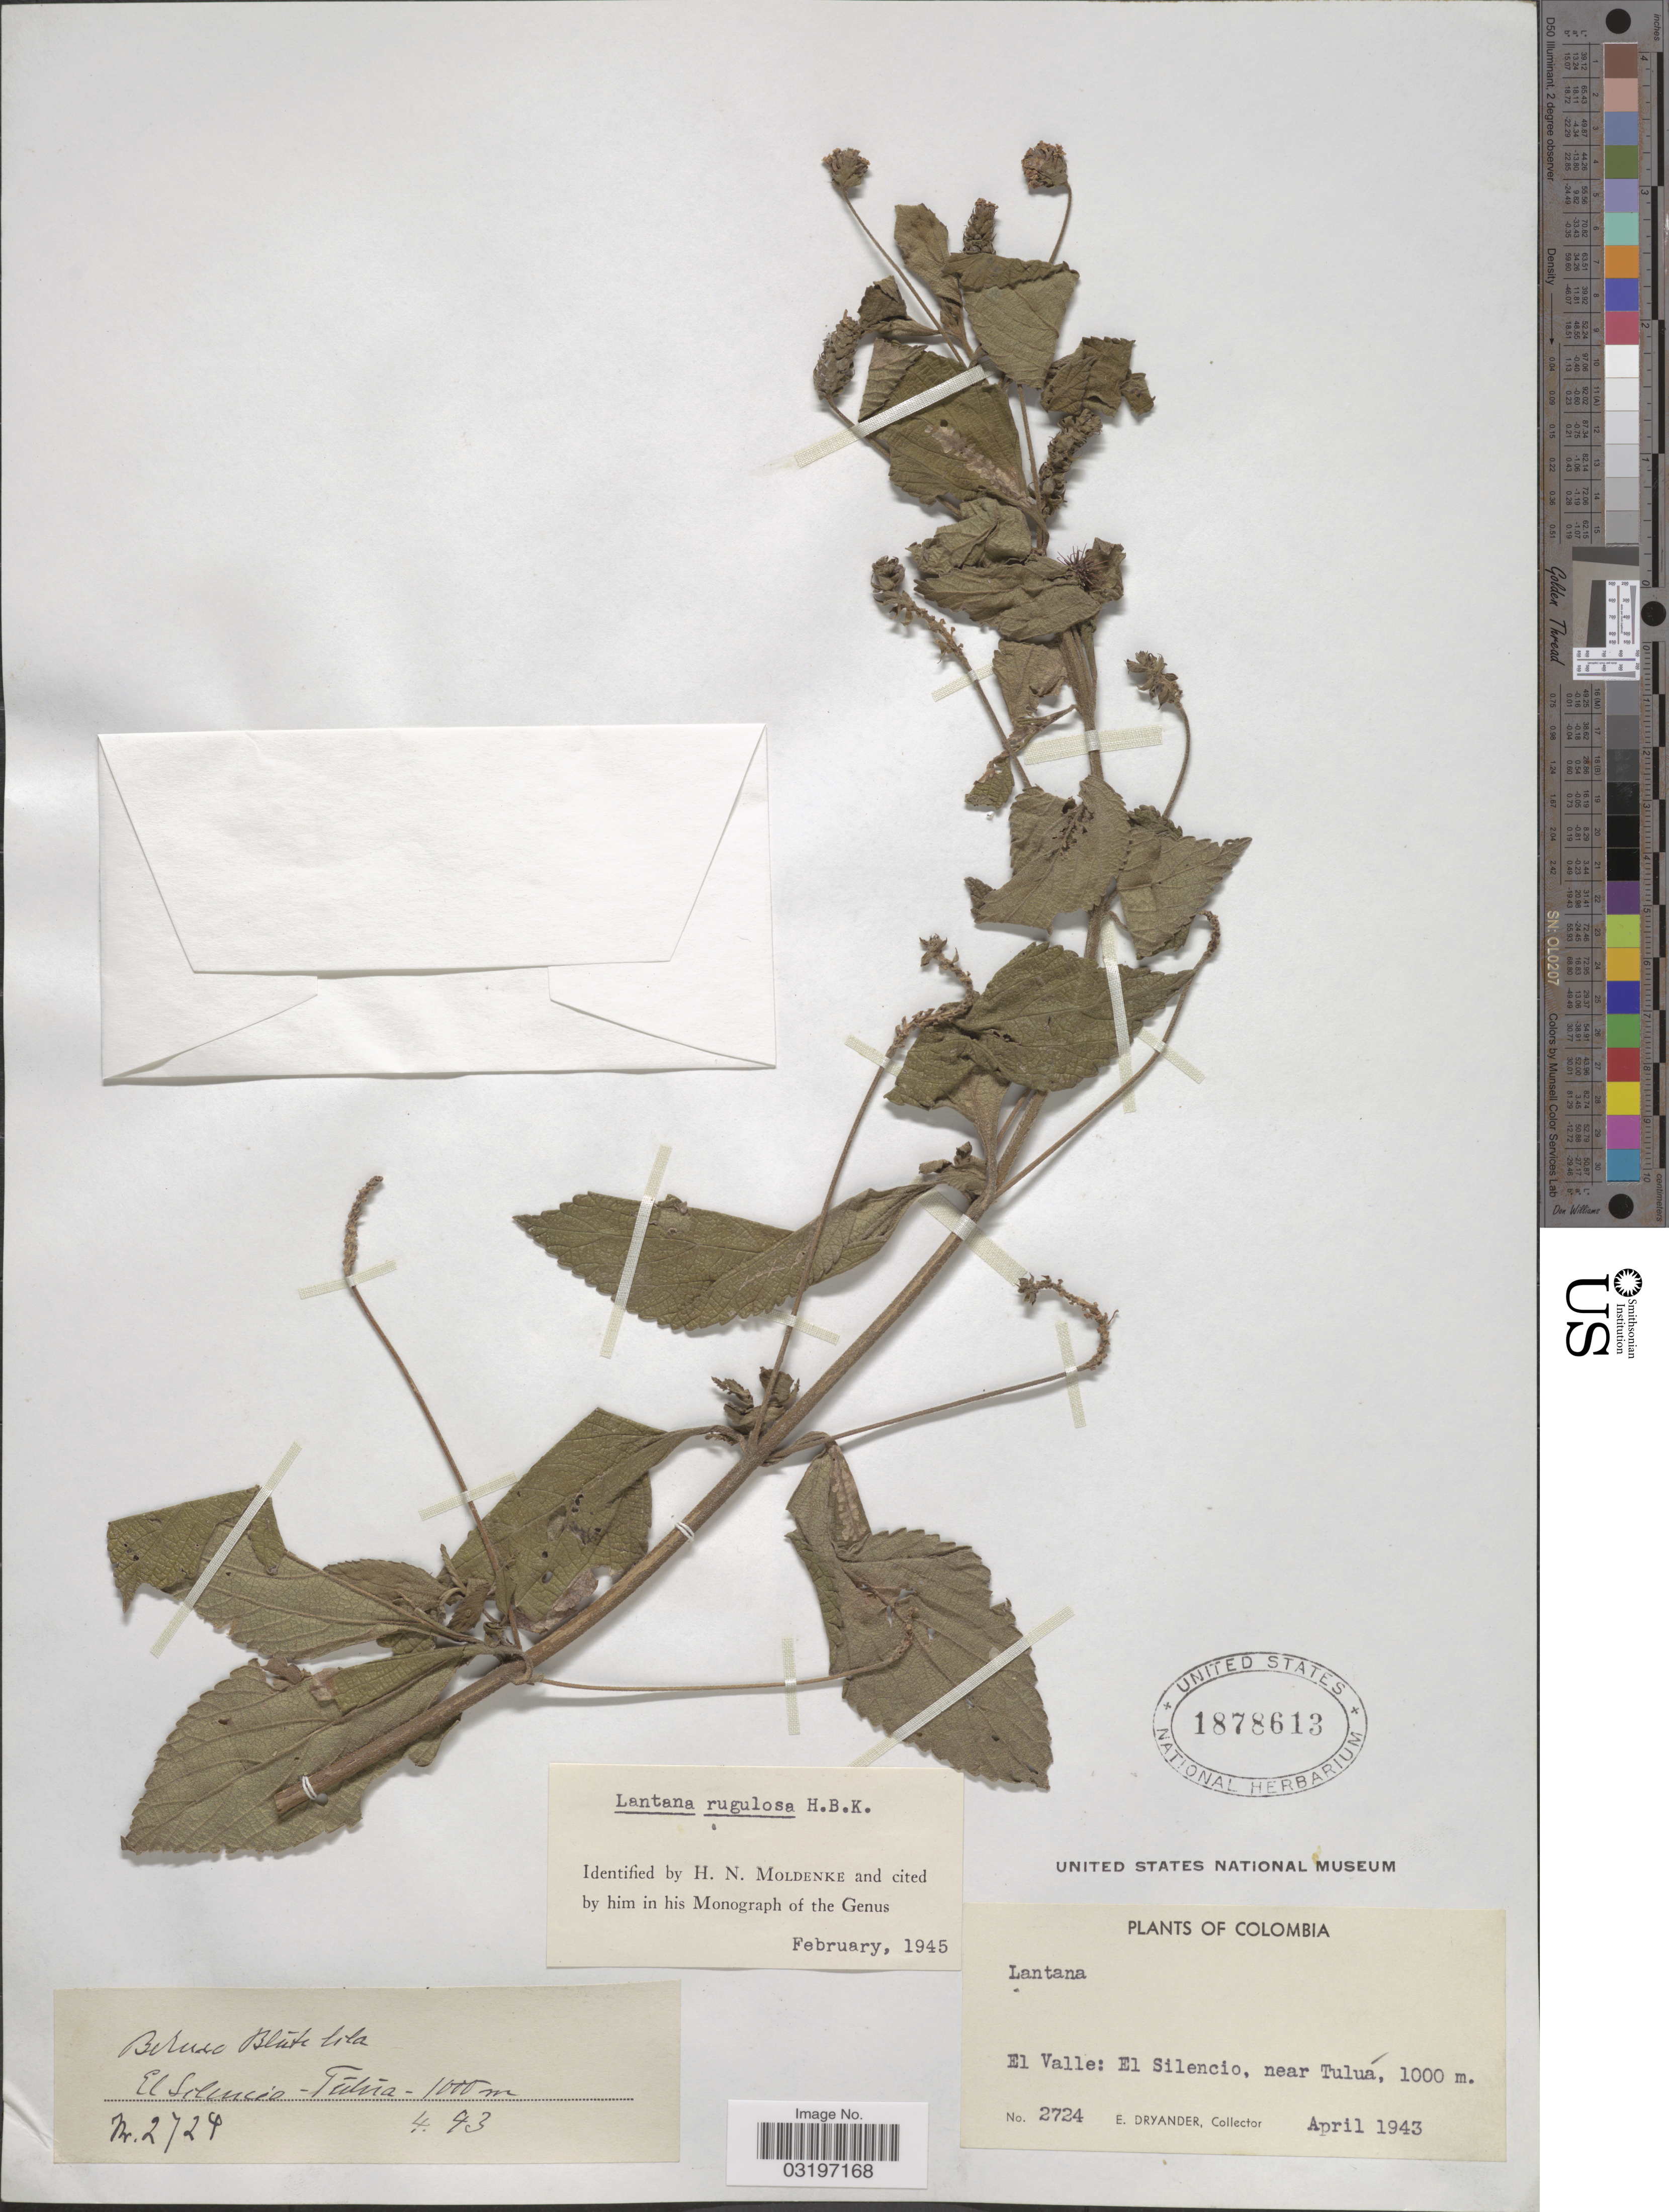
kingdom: Plantae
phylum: Tracheophyta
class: Magnoliopsida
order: Lamiales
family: Verbenaceae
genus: Lantana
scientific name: Lantana rugulosa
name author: Kunth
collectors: E. Dryander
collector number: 2724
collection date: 1943-04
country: Colombia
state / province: Valle del Cauca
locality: El Valle: El Silencio, near Tuluá.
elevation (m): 1000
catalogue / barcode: US 1878613